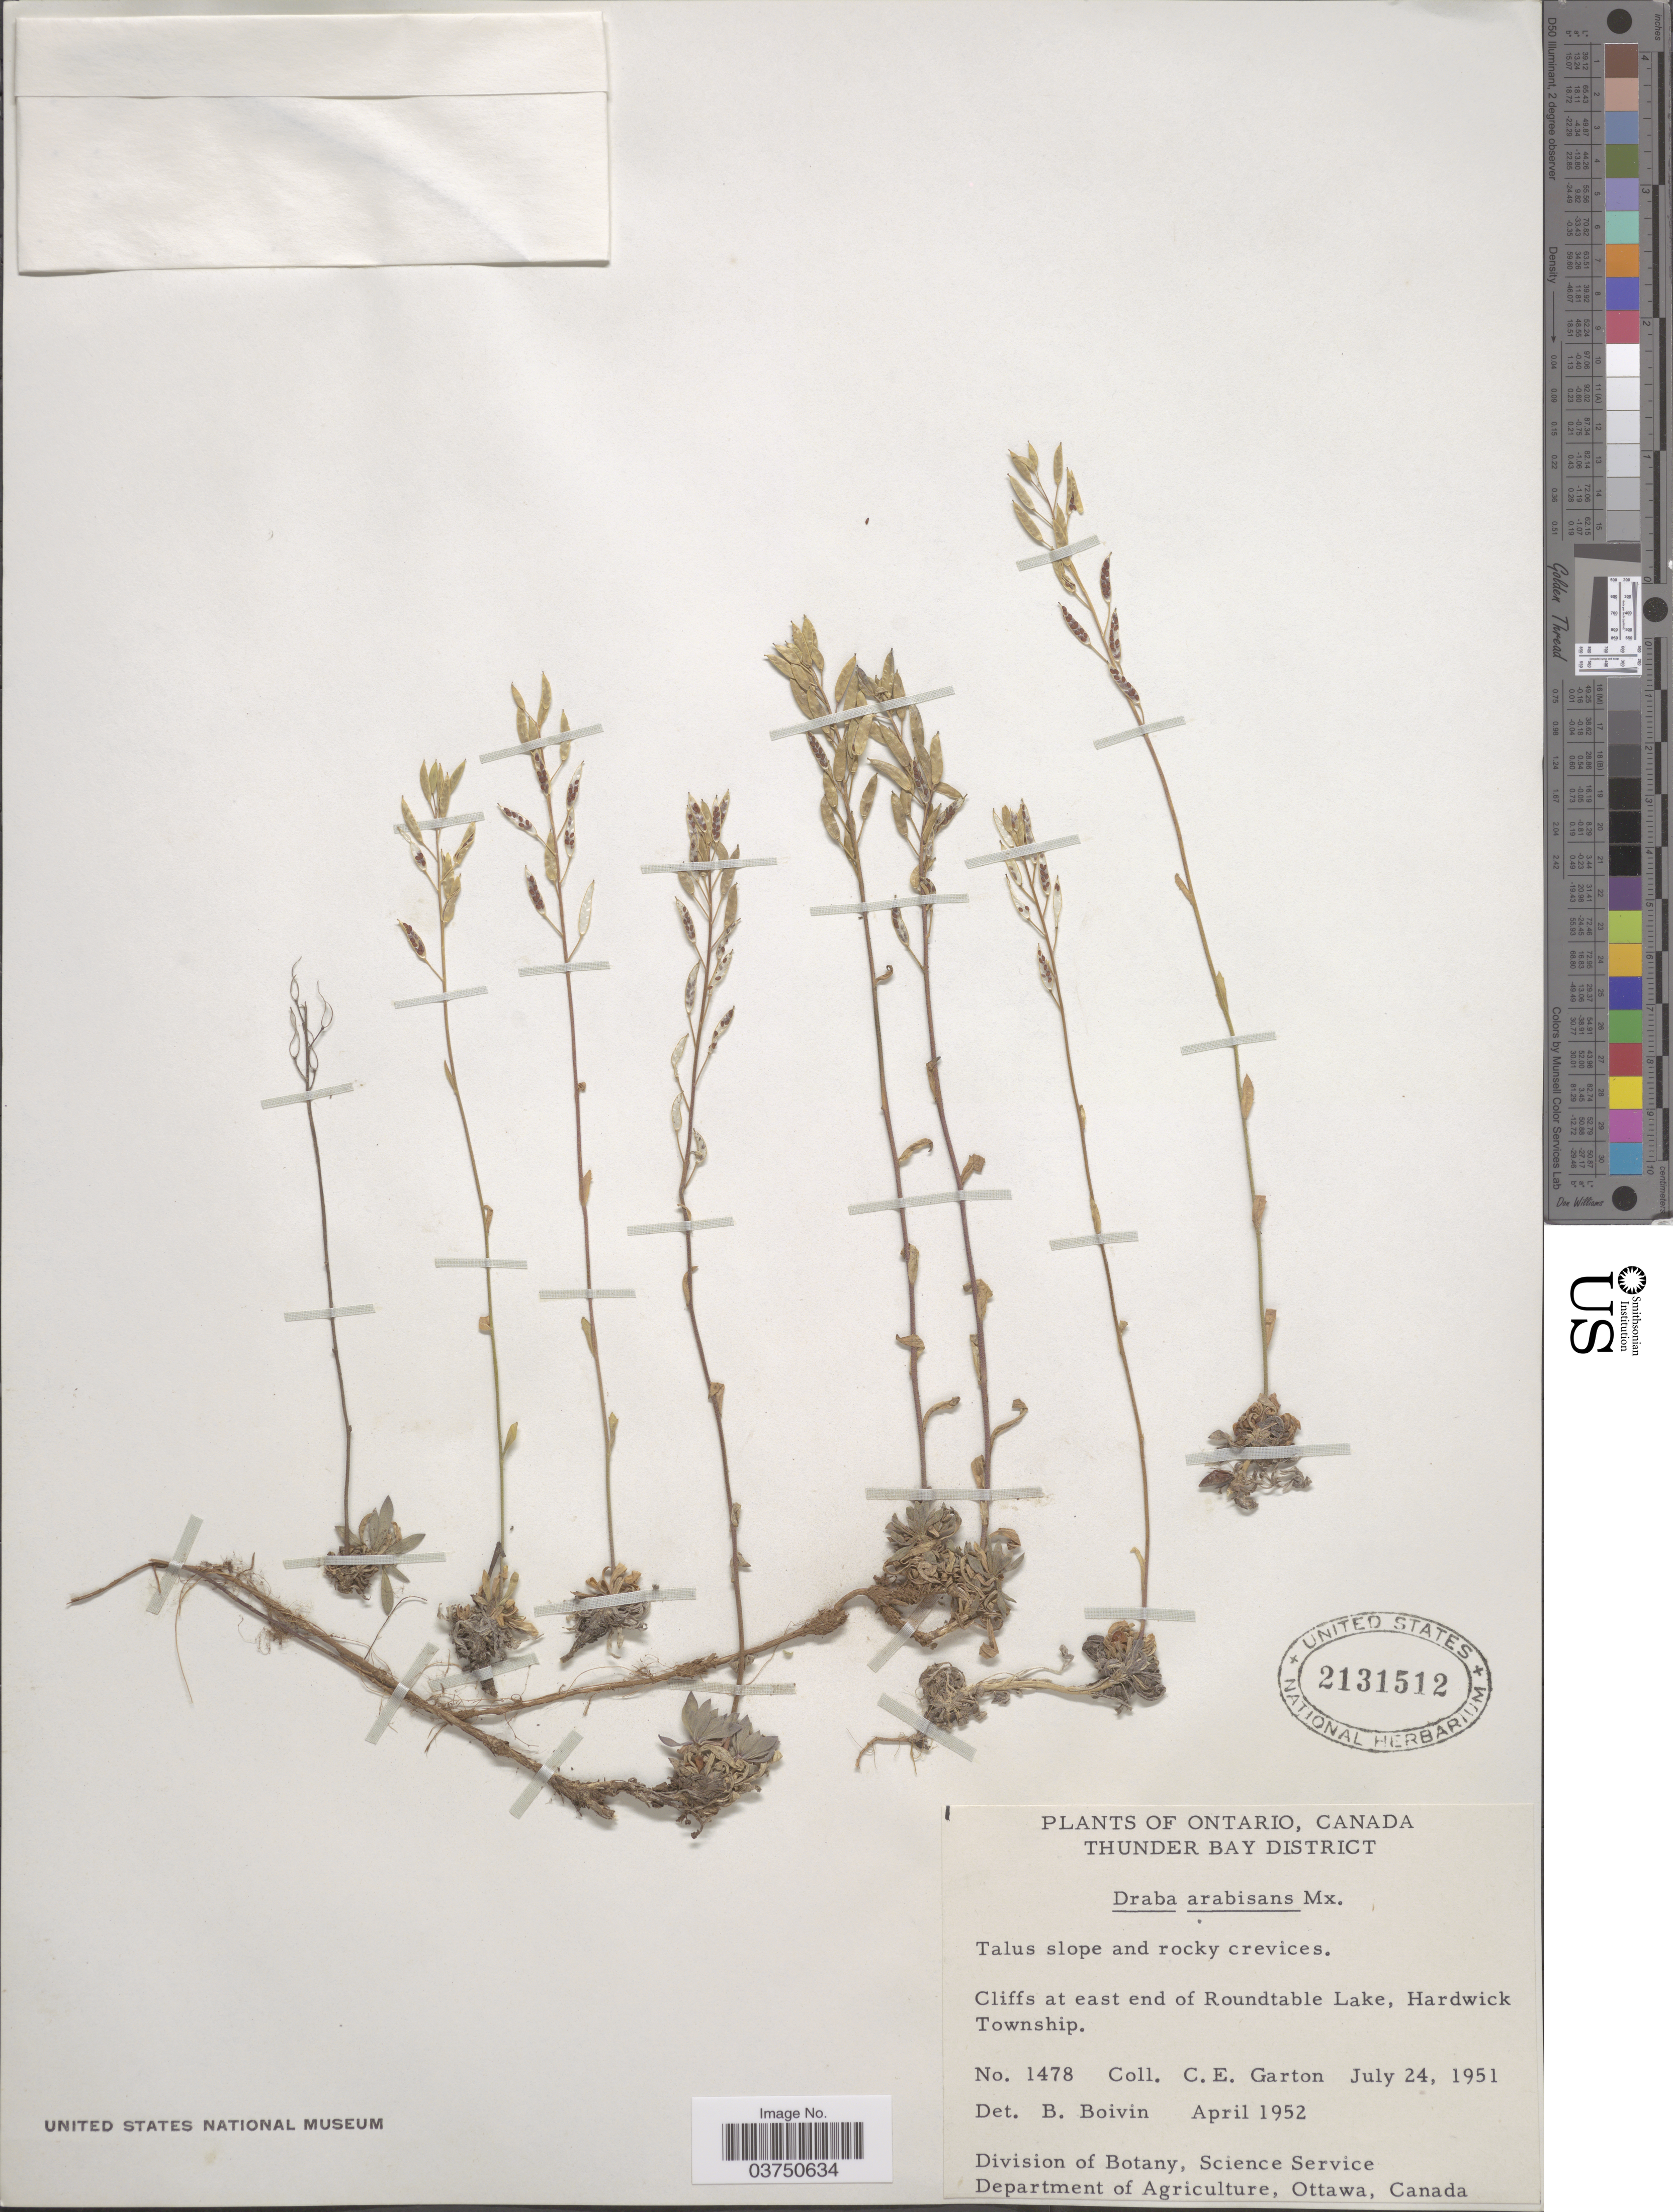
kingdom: Plantae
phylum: Tracheophyta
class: Magnoliopsida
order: Brassicales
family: Brassicaceae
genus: Draba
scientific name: Draba arabisans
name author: Michx.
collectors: C. E. Garton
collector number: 1478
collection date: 1951-07-24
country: Canada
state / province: Ontario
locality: Thunder Bay District. Cliffs at east ens of Roundtable Lake, Hardwick Township.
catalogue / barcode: US 2131512